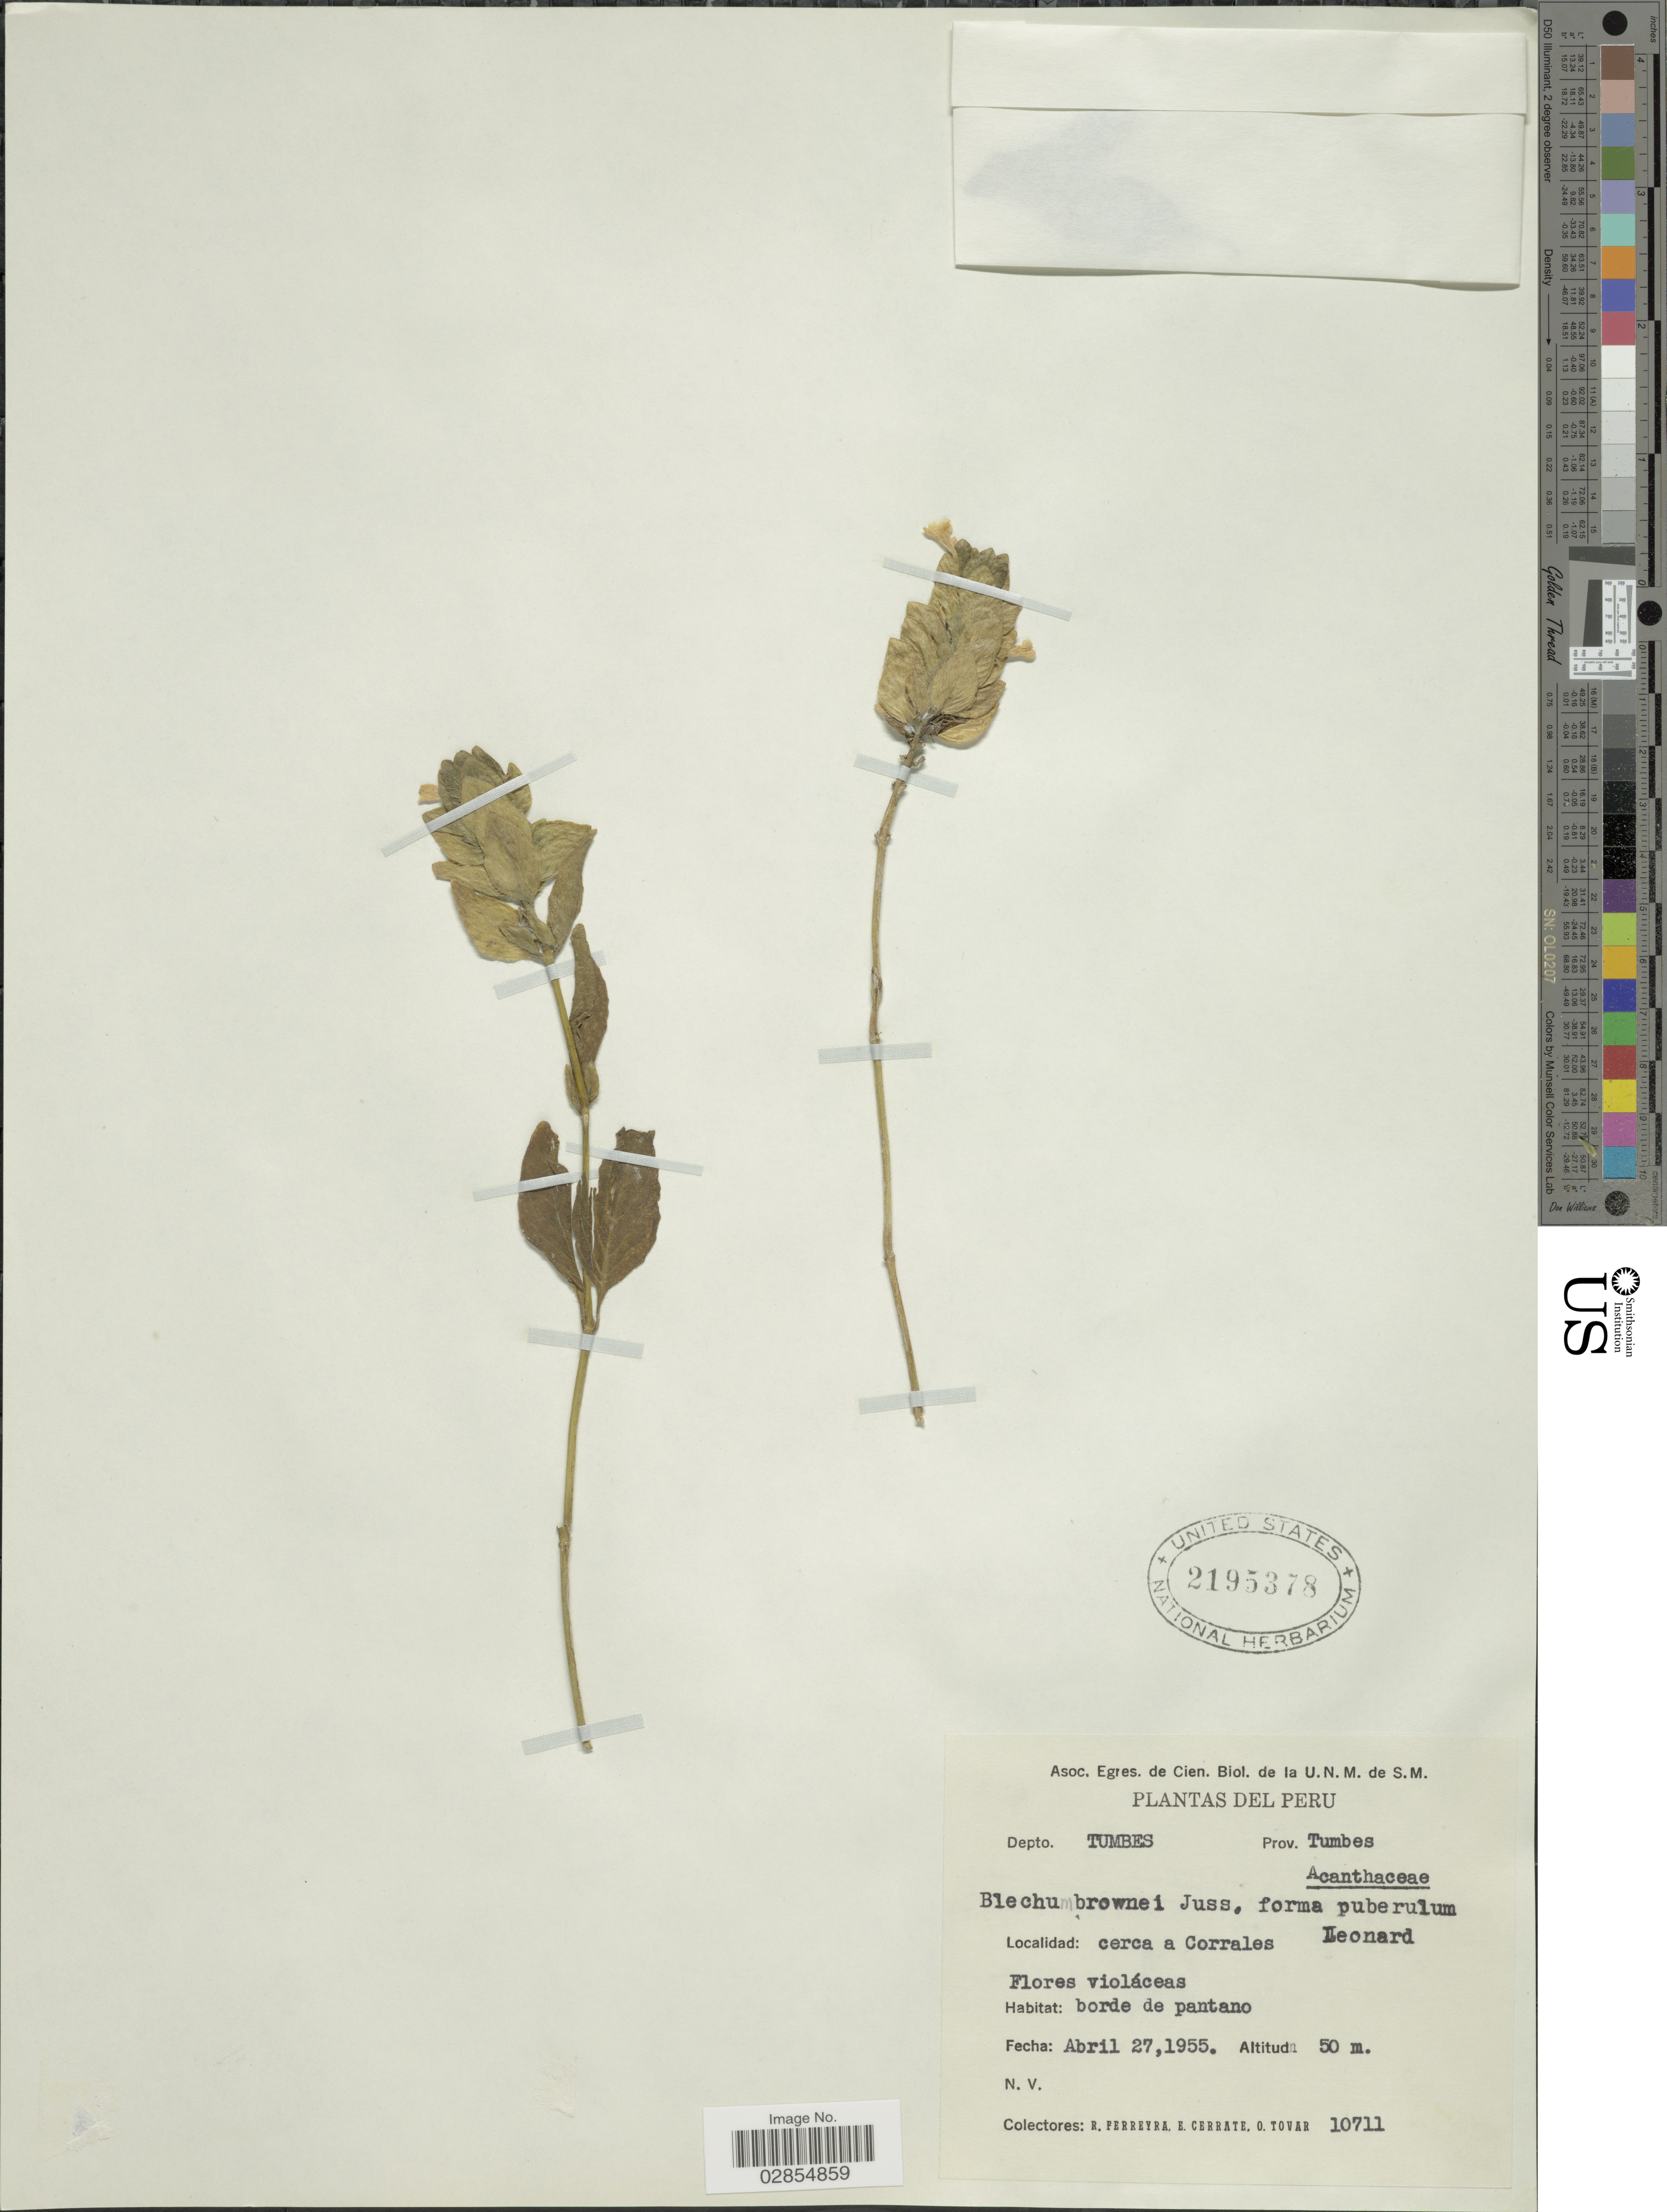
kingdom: Plantae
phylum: Tracheophyta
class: Magnoliopsida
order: Lamiales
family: Acanthaceae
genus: Blechum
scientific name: Blechum brownei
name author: Juss.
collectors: R. A. Ferreyra, E. Cerrate & Ó. Tovar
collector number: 10711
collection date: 1955-04-27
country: Peru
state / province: Tumbes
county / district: Tumbes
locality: Depto. Tumbes. Prov. Tumbes. Cerca a Corrales.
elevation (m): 50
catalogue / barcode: US 2195378